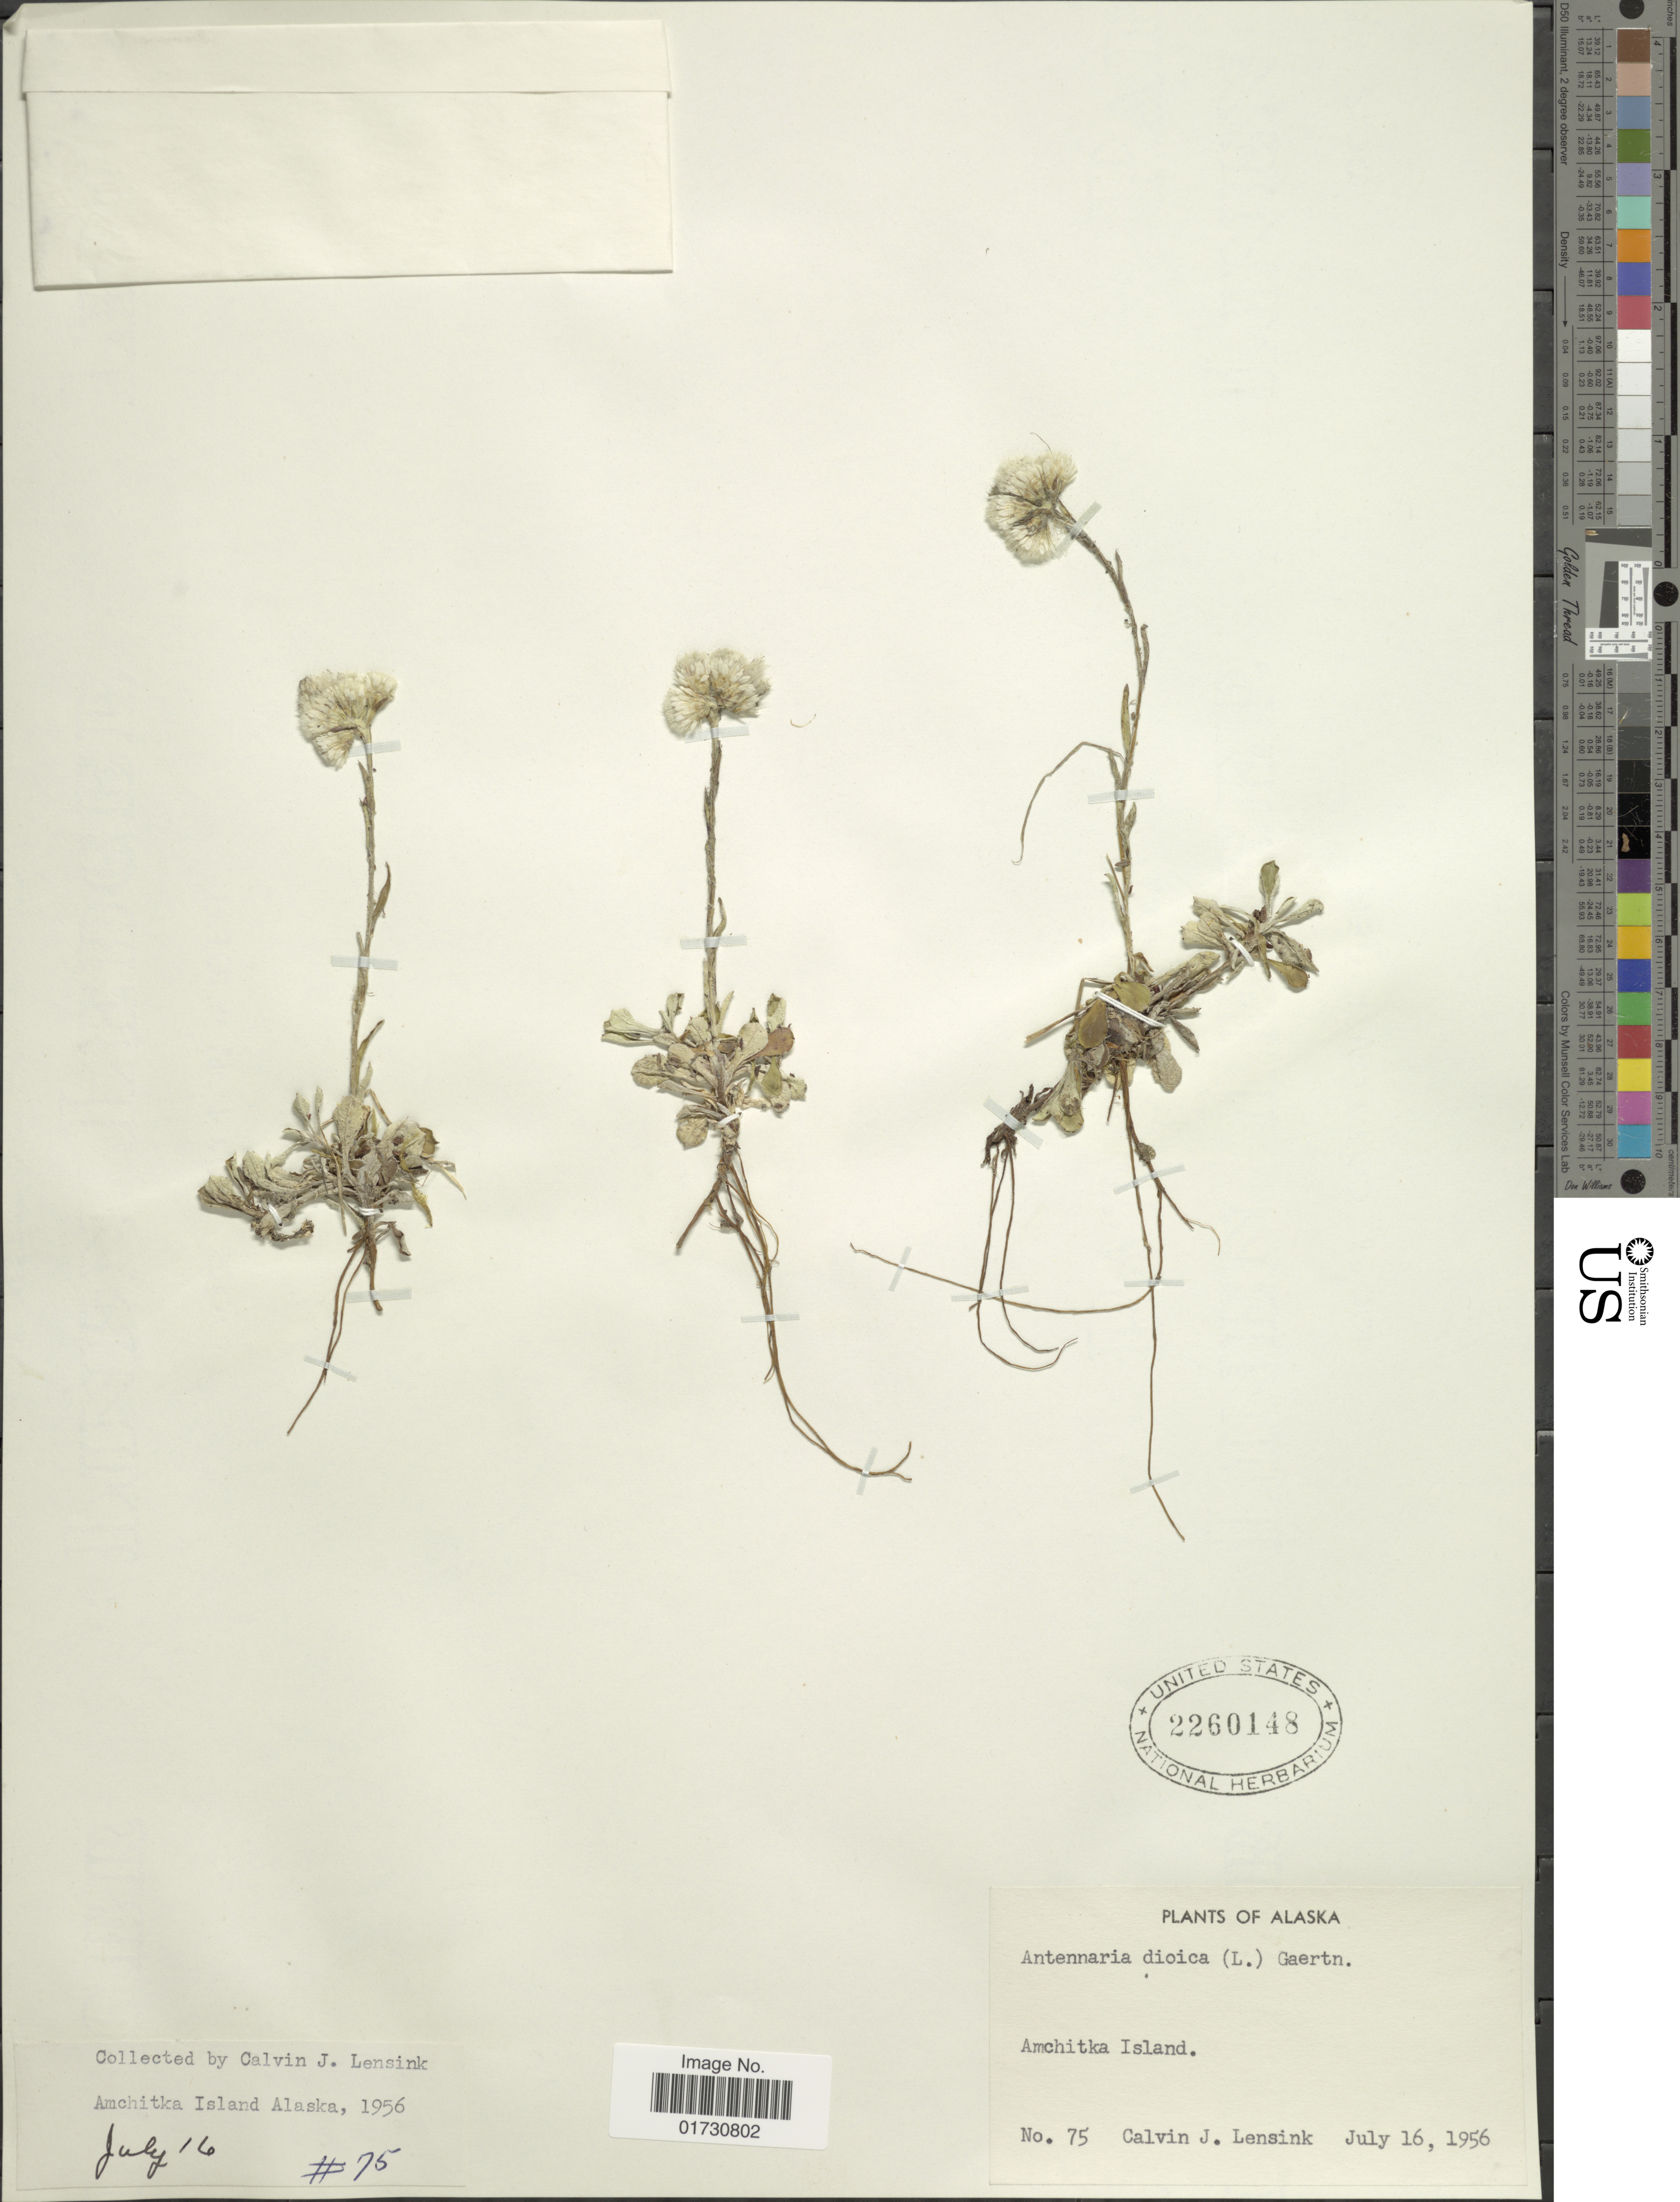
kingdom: Plantae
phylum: Tracheophyta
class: Magnoliopsida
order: Asterales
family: Asteraceae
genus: Antennaria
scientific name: Antennaria dioica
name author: (L.) Gaertn.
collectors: C. Lensink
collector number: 75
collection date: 1956-07-16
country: United States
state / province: Alaska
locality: Amchitka Island, Alaska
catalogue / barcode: US 2260148